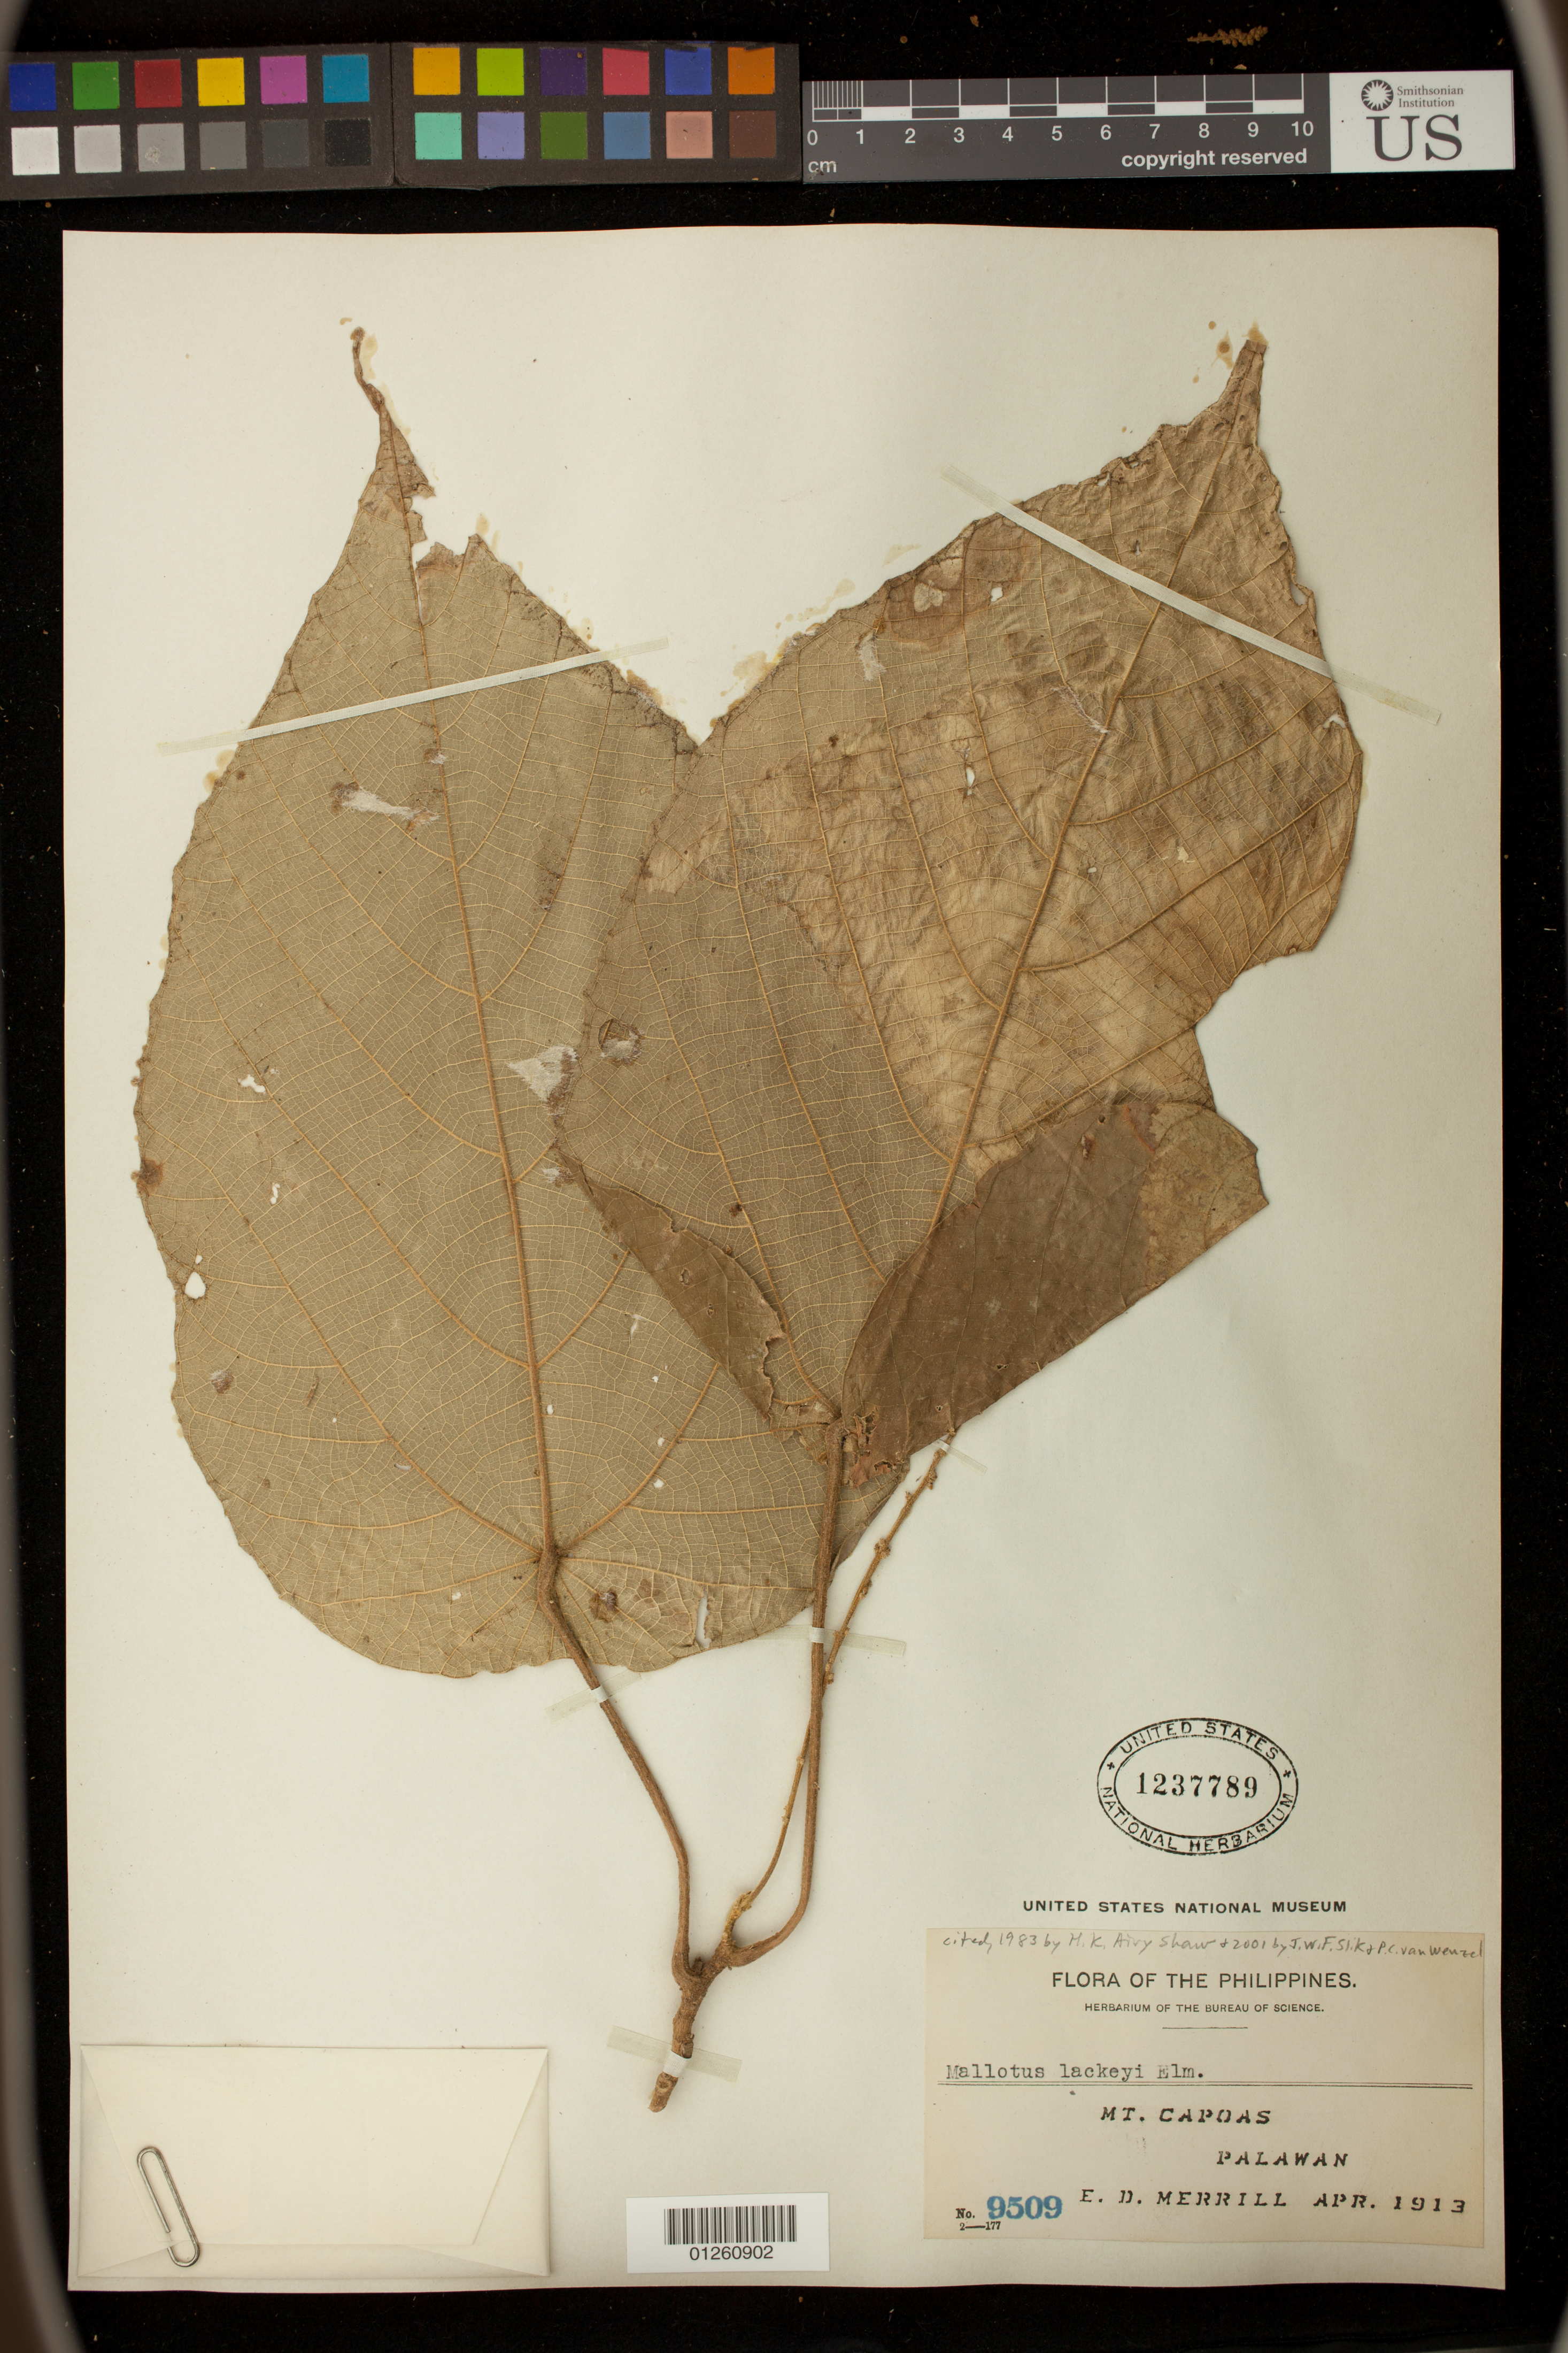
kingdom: Plantae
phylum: Tracheophyta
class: Magnoliopsida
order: Malpighiales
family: Euphorbiaceae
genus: Mallotus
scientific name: Mallotus lackeyi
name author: Elmer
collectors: E. D. Merrill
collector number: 9509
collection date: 1913-04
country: Philippines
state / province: Mimaropa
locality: Mt. Capoas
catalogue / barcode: US 1237789